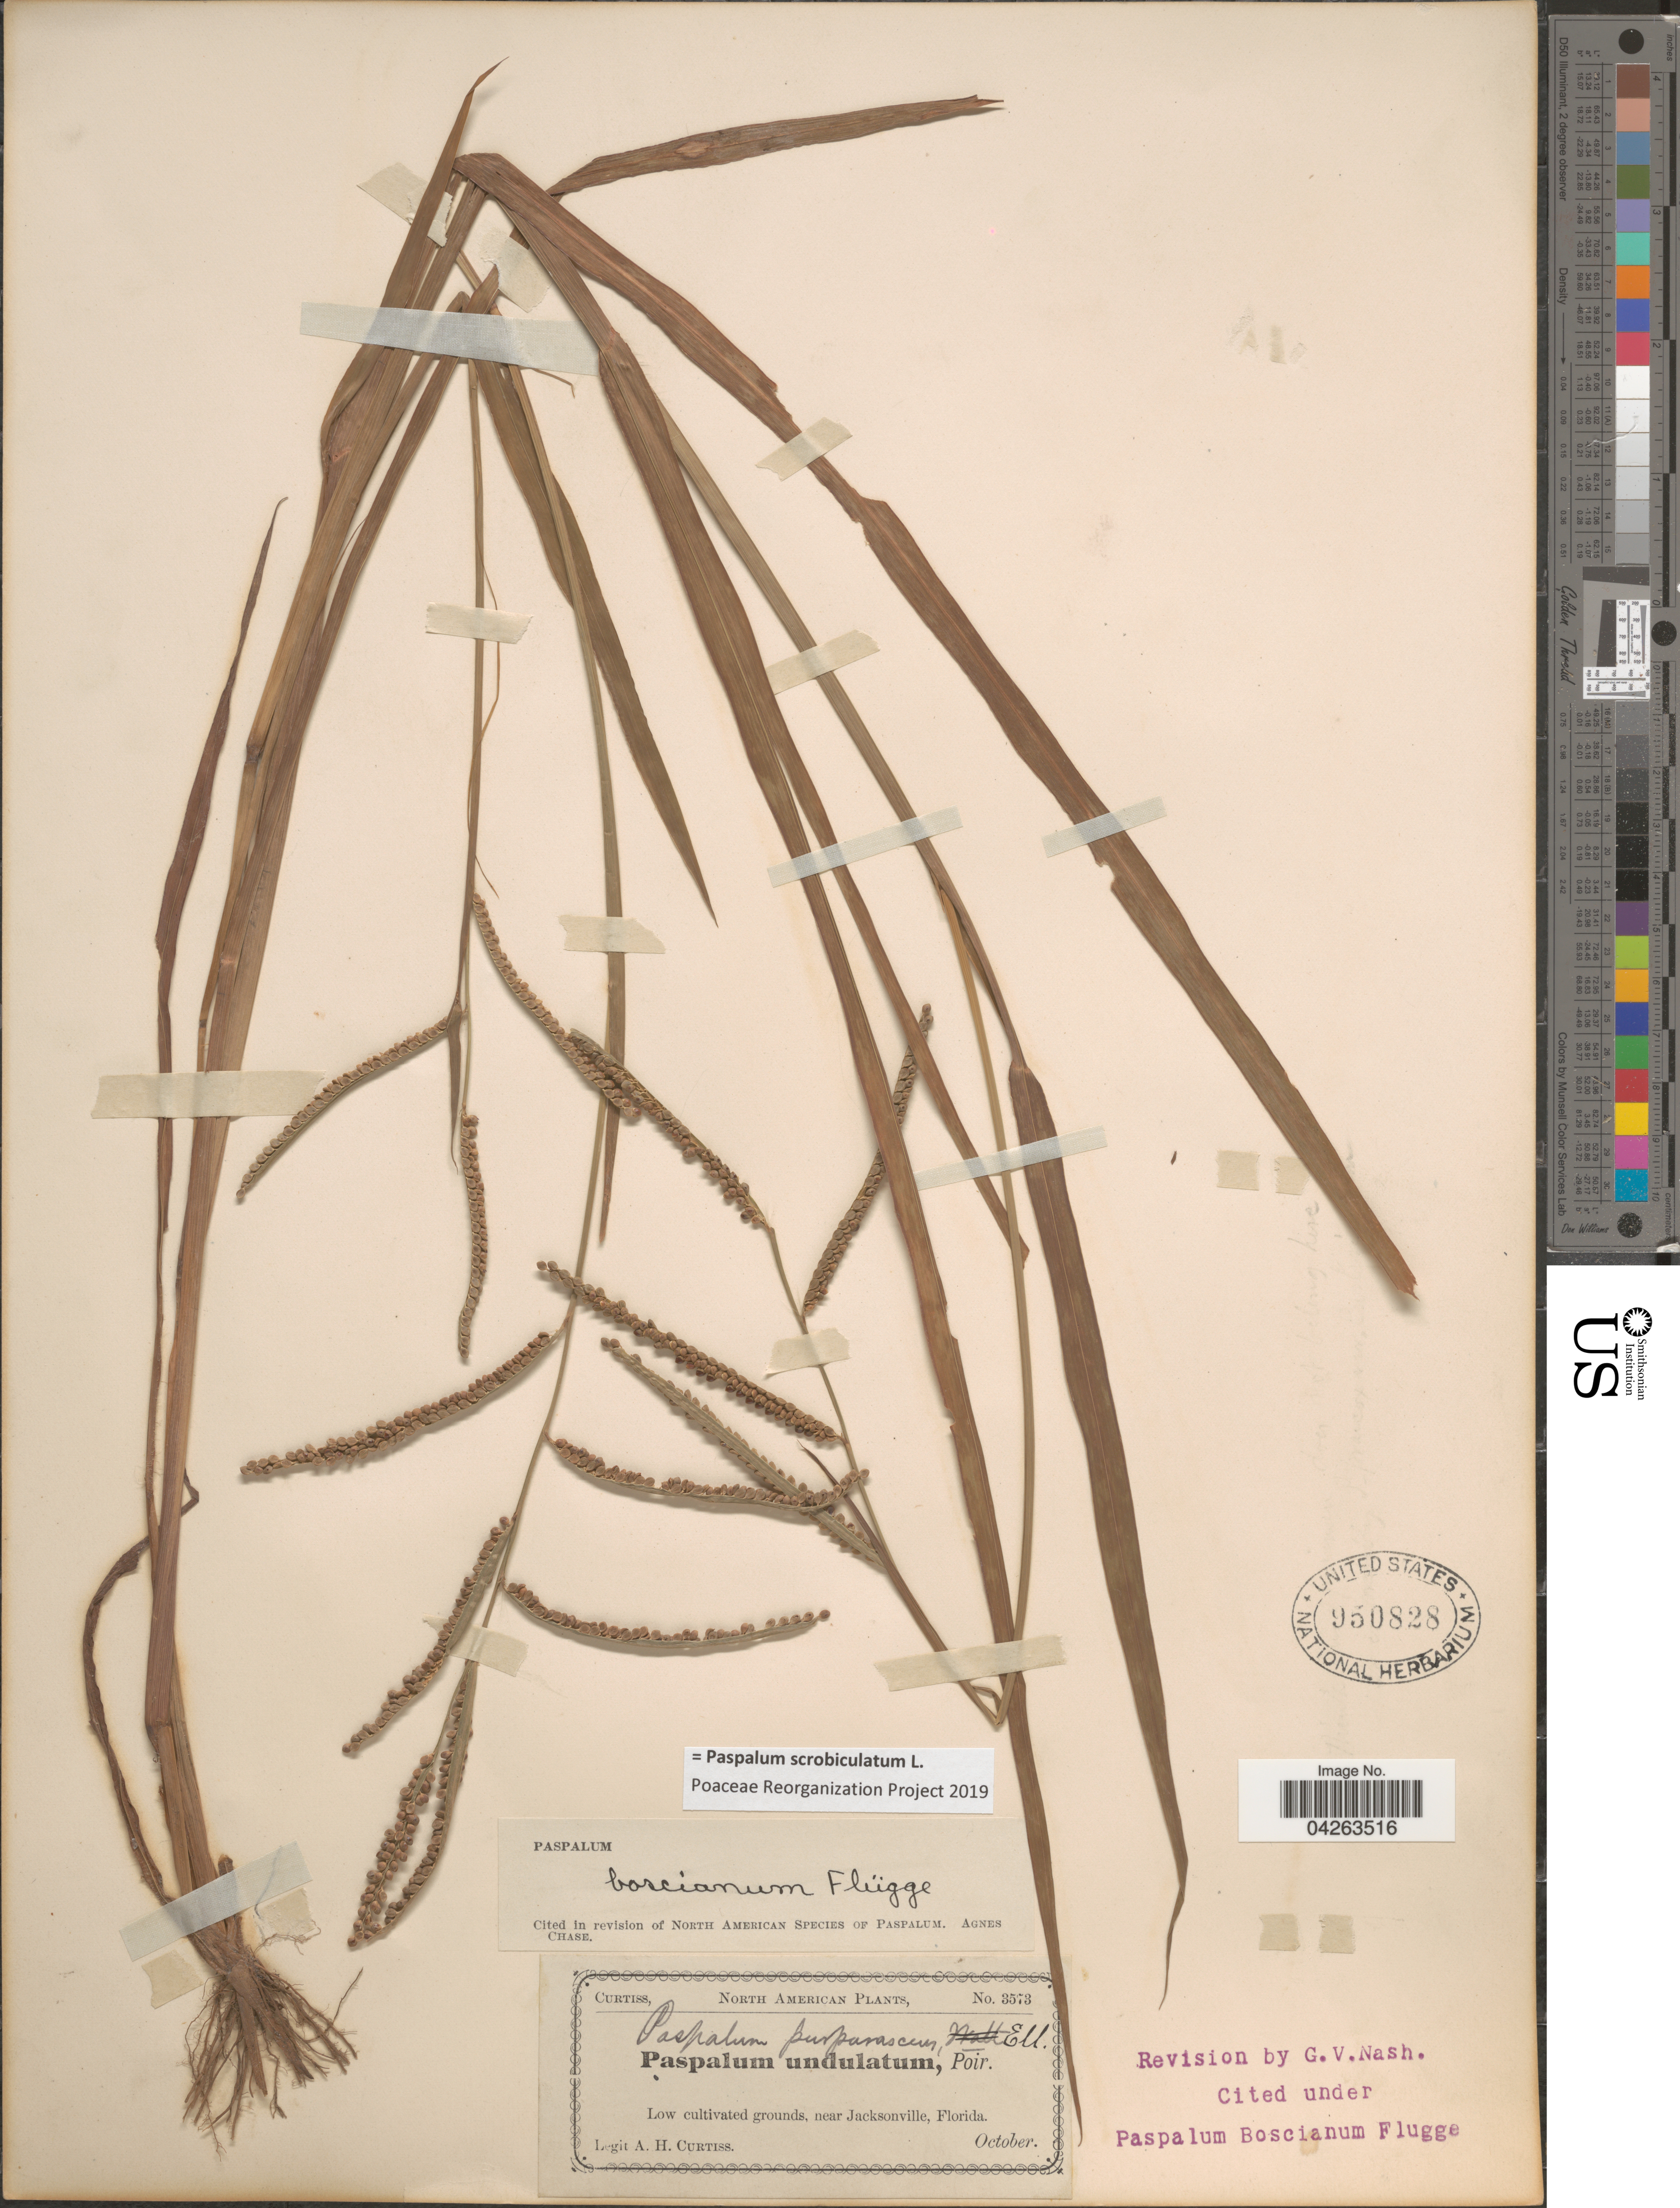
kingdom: Plantae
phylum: Tracheophyta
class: Liliopsida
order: Poales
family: Poaceae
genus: Paspalum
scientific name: Paspalum scrobiculatum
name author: L.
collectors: A. H. Curtiss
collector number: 3573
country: United States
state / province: Florida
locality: Near Jacksonville.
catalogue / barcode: US 950828